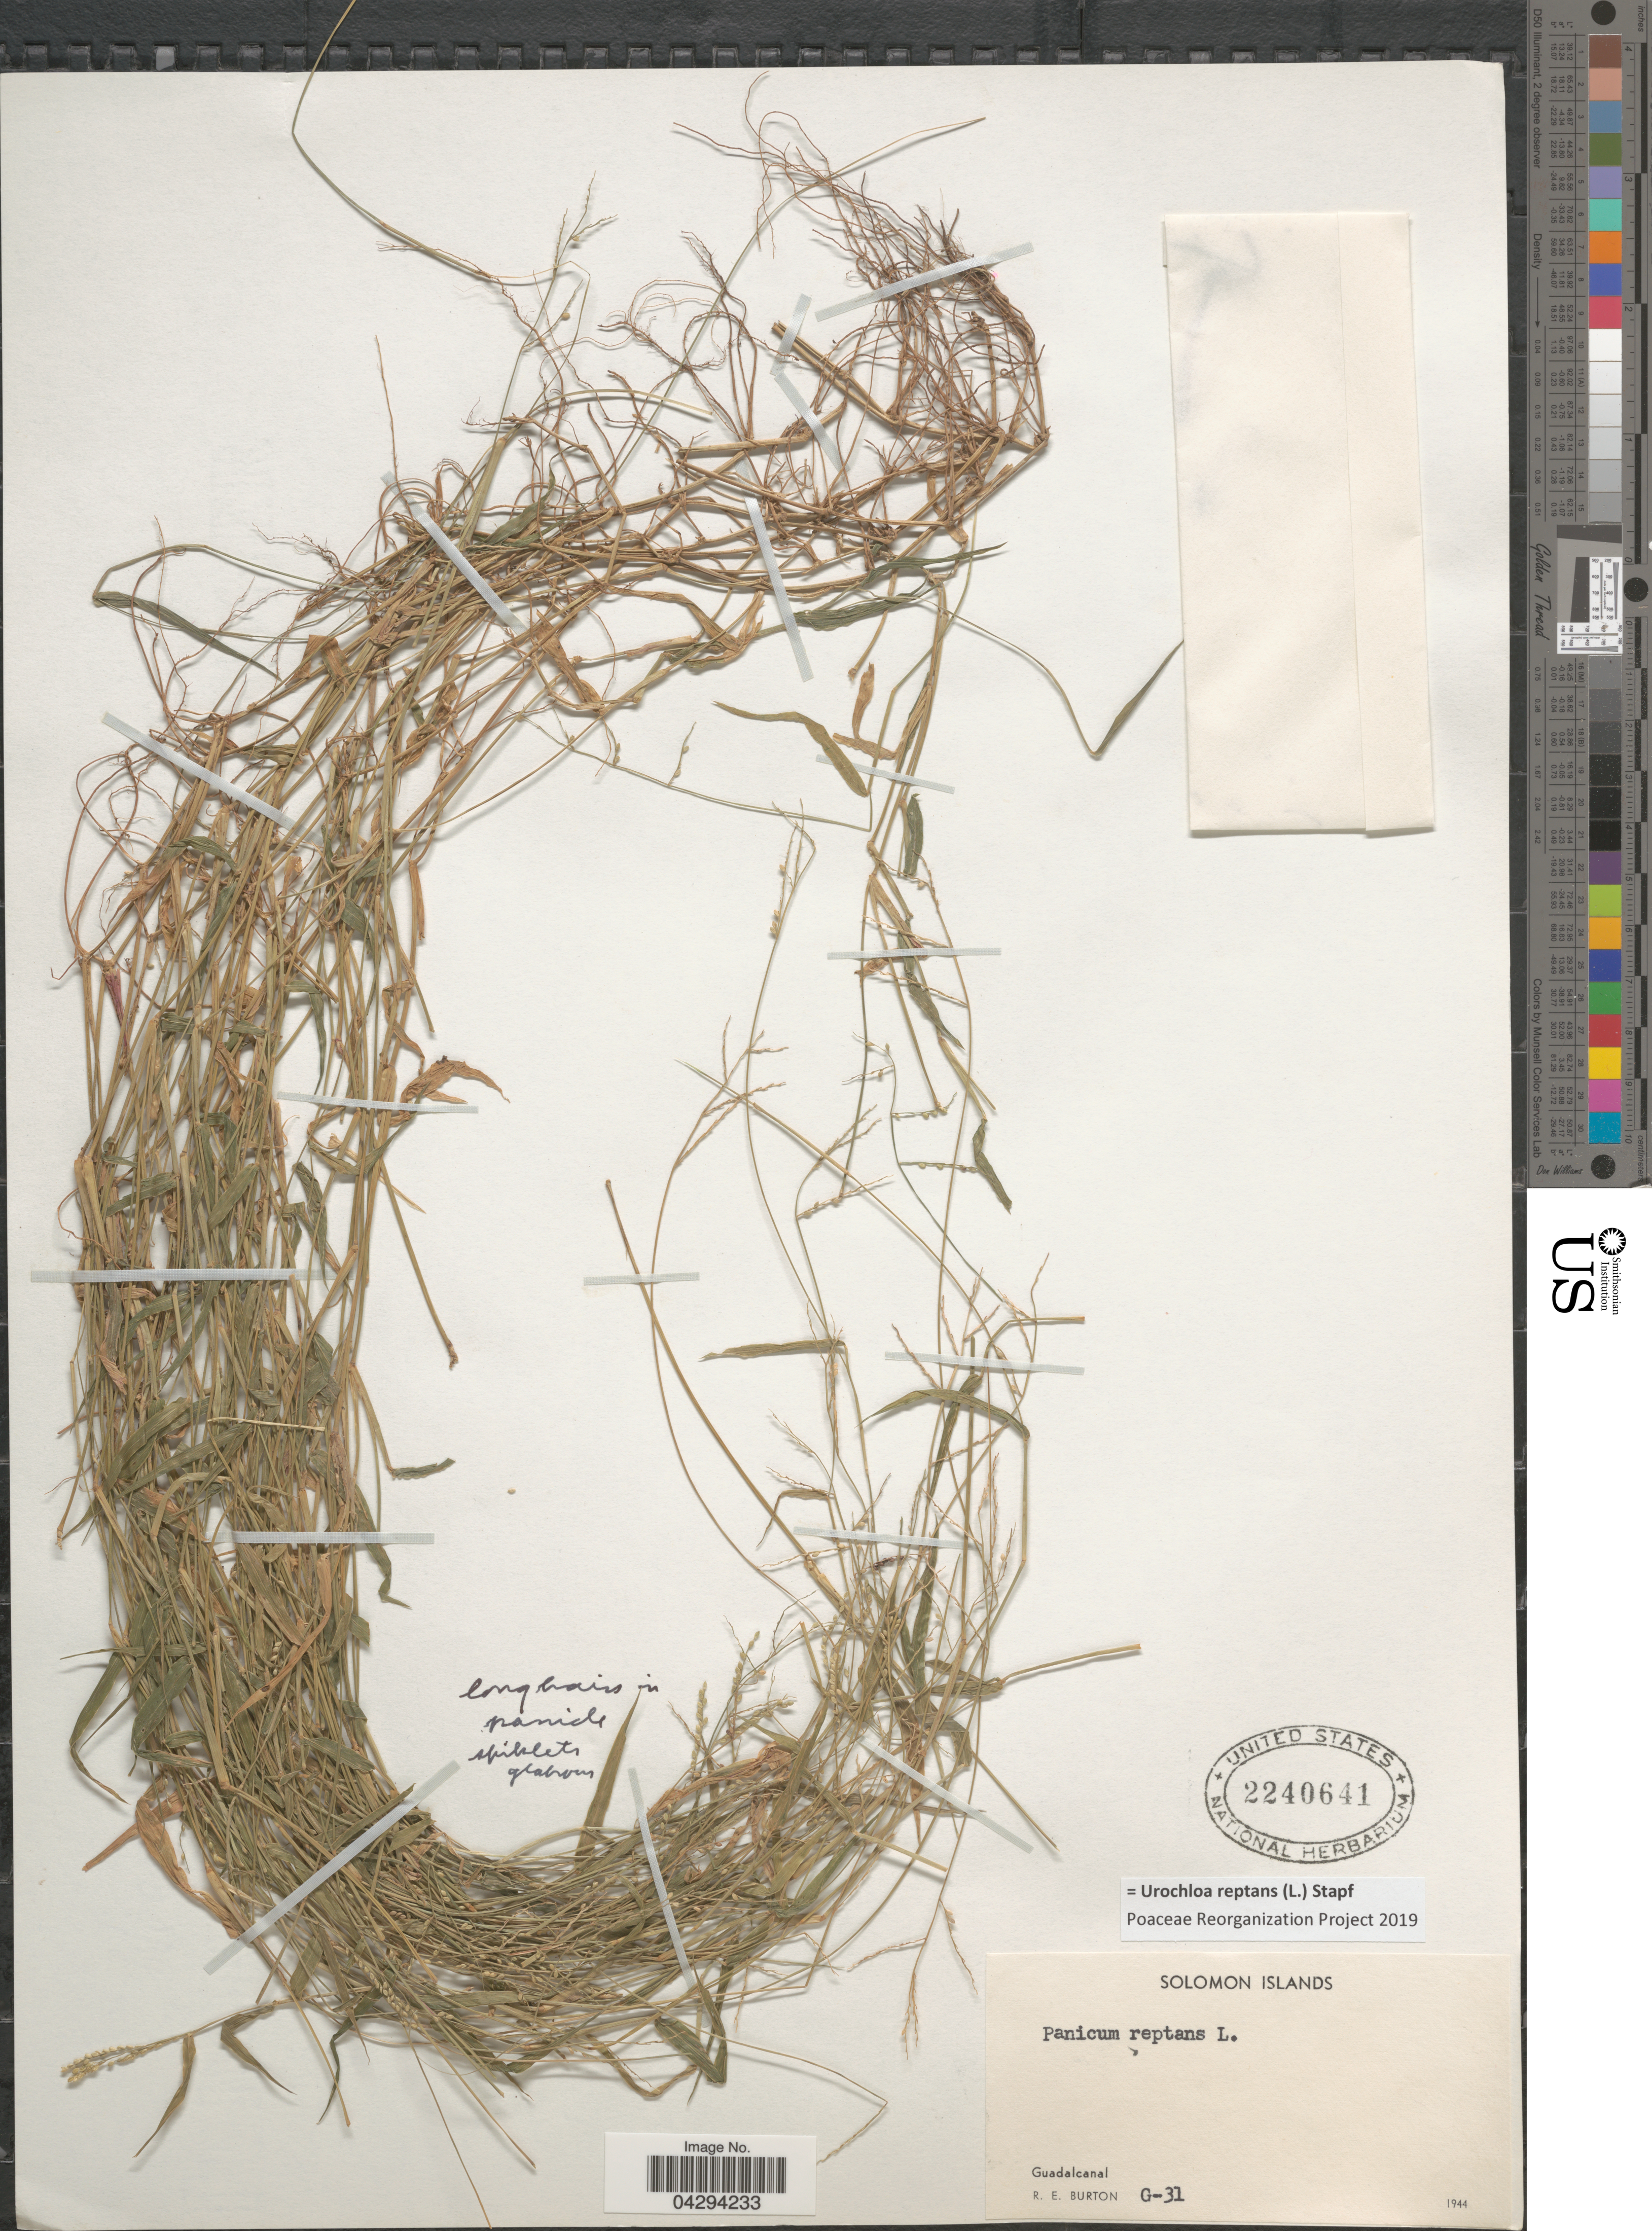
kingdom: Plantae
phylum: Tracheophyta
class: Liliopsida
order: Poales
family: Poaceae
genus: Urochloa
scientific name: Urochloa reptans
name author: (L.) Stapf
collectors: R. Burton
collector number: G-31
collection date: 1944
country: Solomon Islands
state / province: Solomon Islands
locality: Guadalcanal.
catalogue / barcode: US 2240641